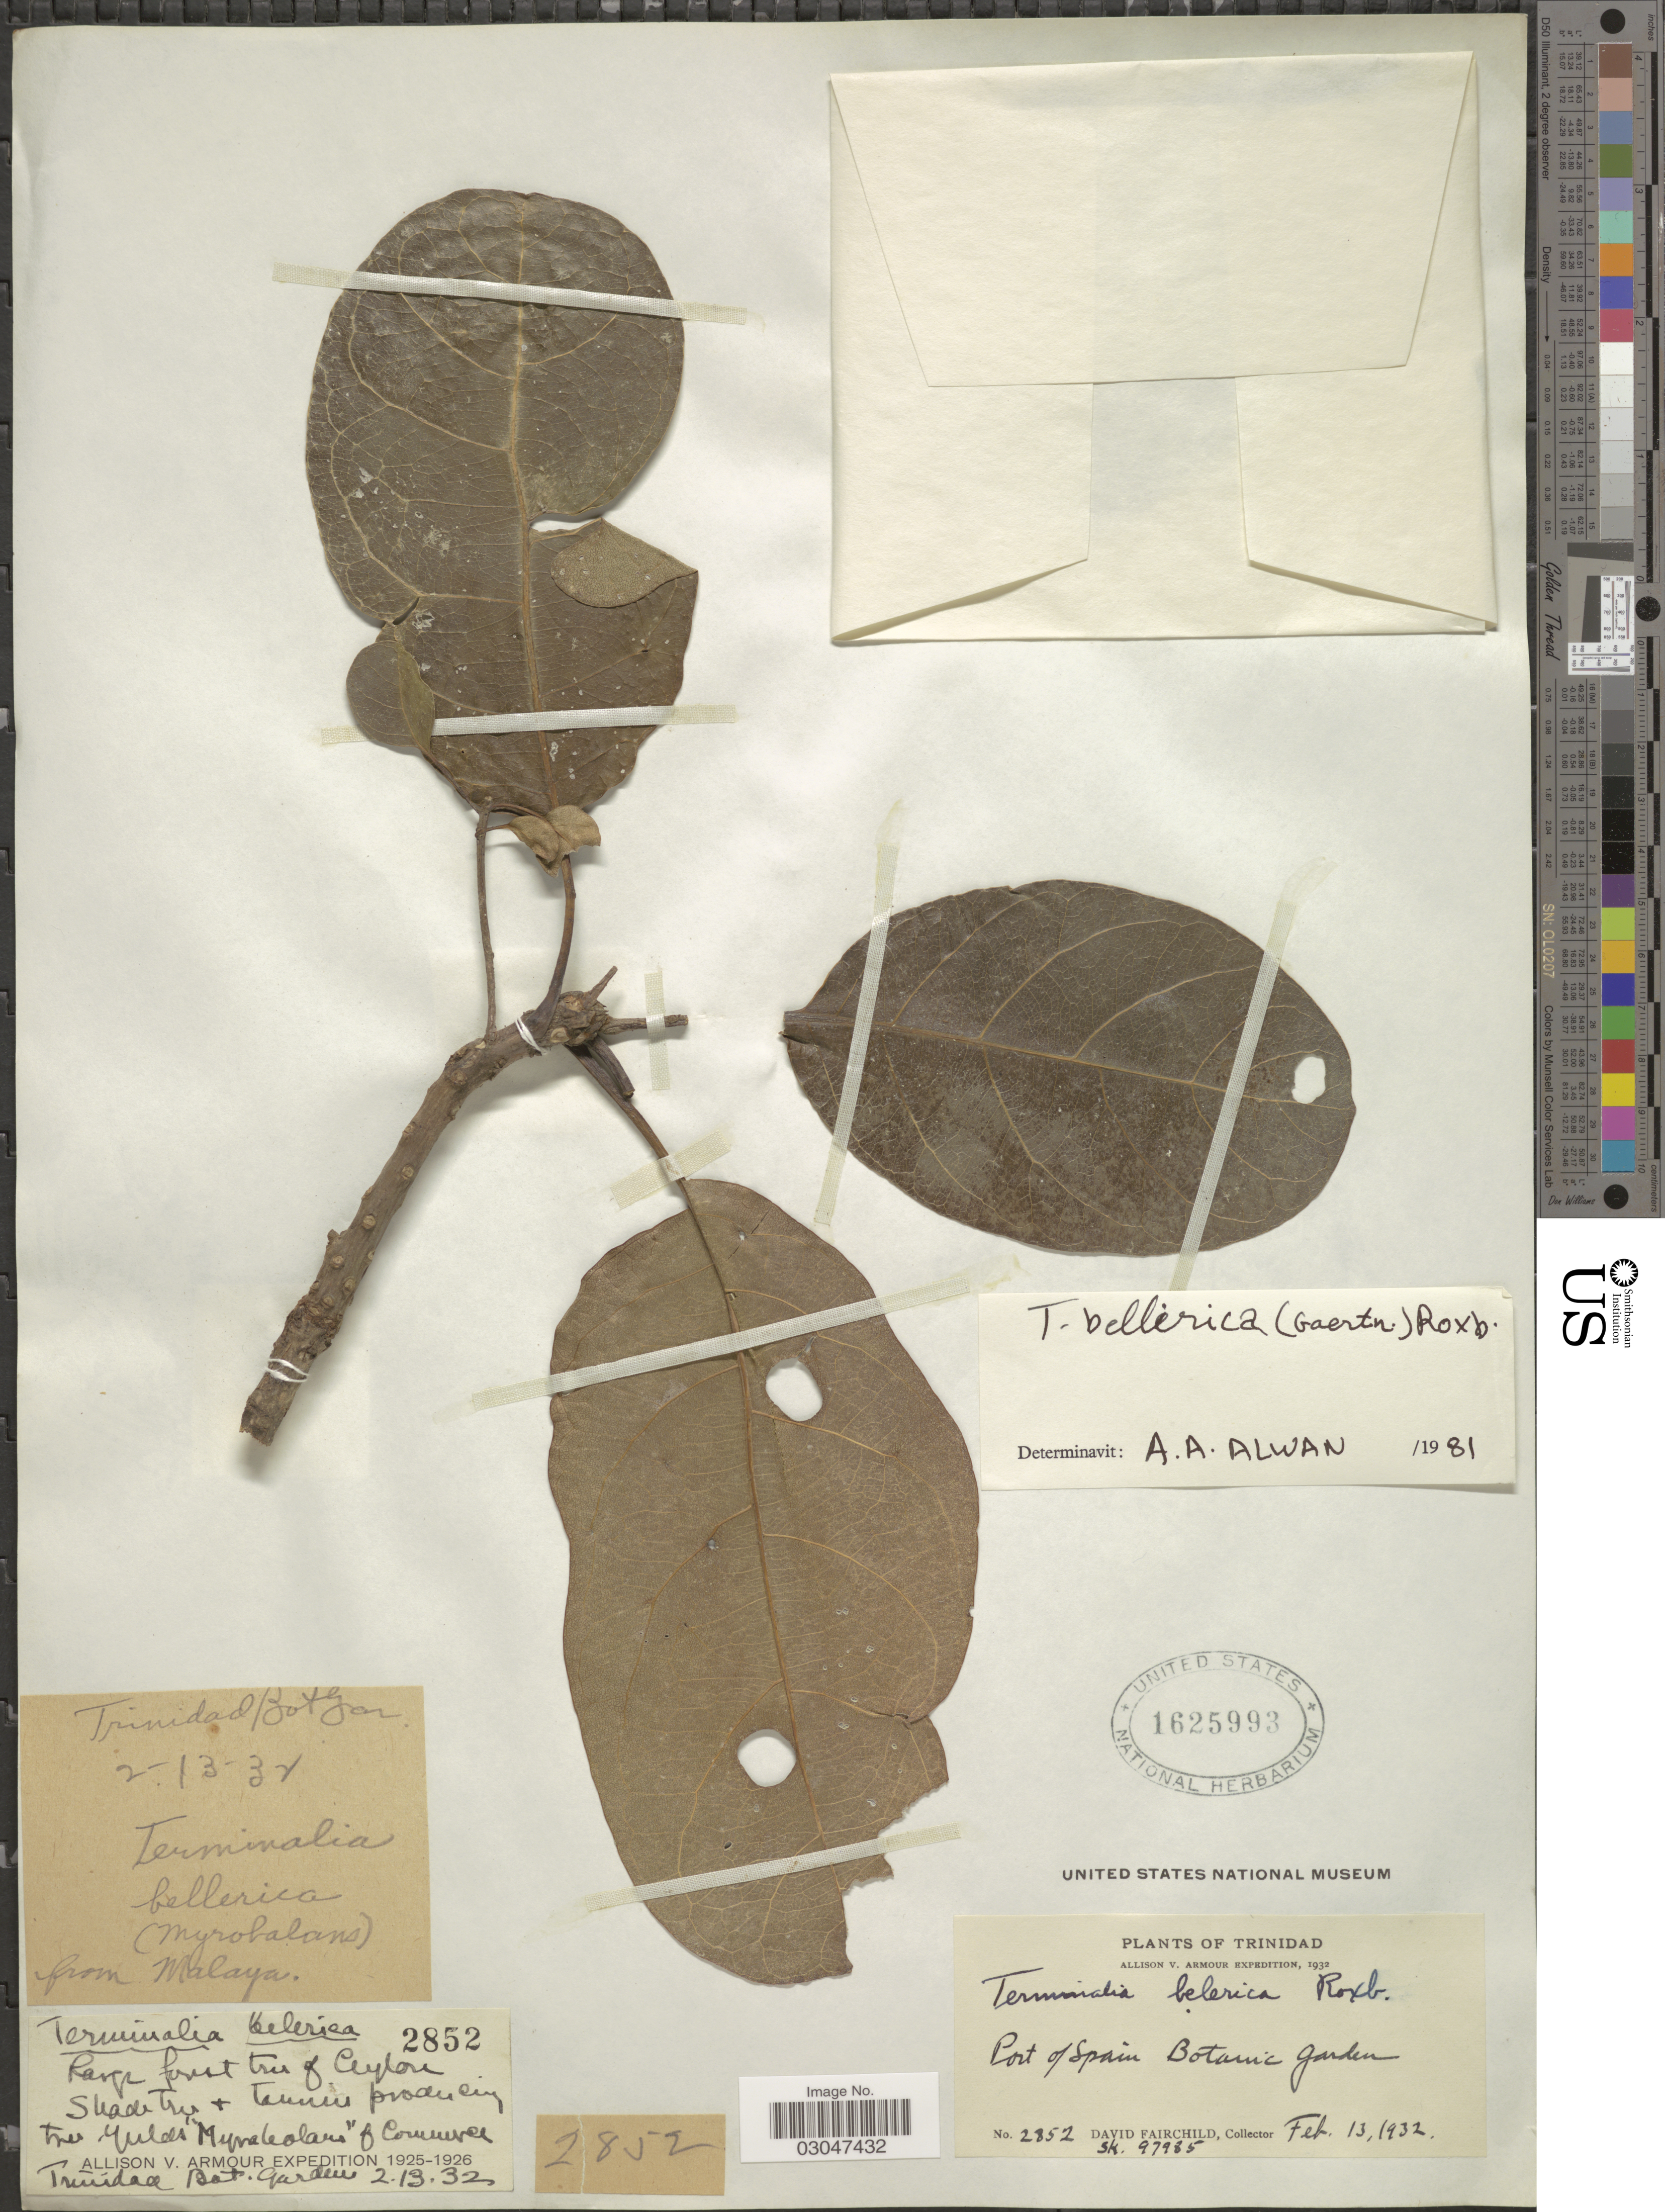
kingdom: Plantae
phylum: Tracheophyta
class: Magnoliopsida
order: Myrtales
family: Combretaceae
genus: Terminalia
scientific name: Terminalia bellirica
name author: (Gaertn.) Roxb.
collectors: D. Fairchild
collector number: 2852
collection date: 1932-02-13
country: Trinidad and Tobago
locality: Trinidad, Port of Spain. Botanic Garden.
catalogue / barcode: US 1625993